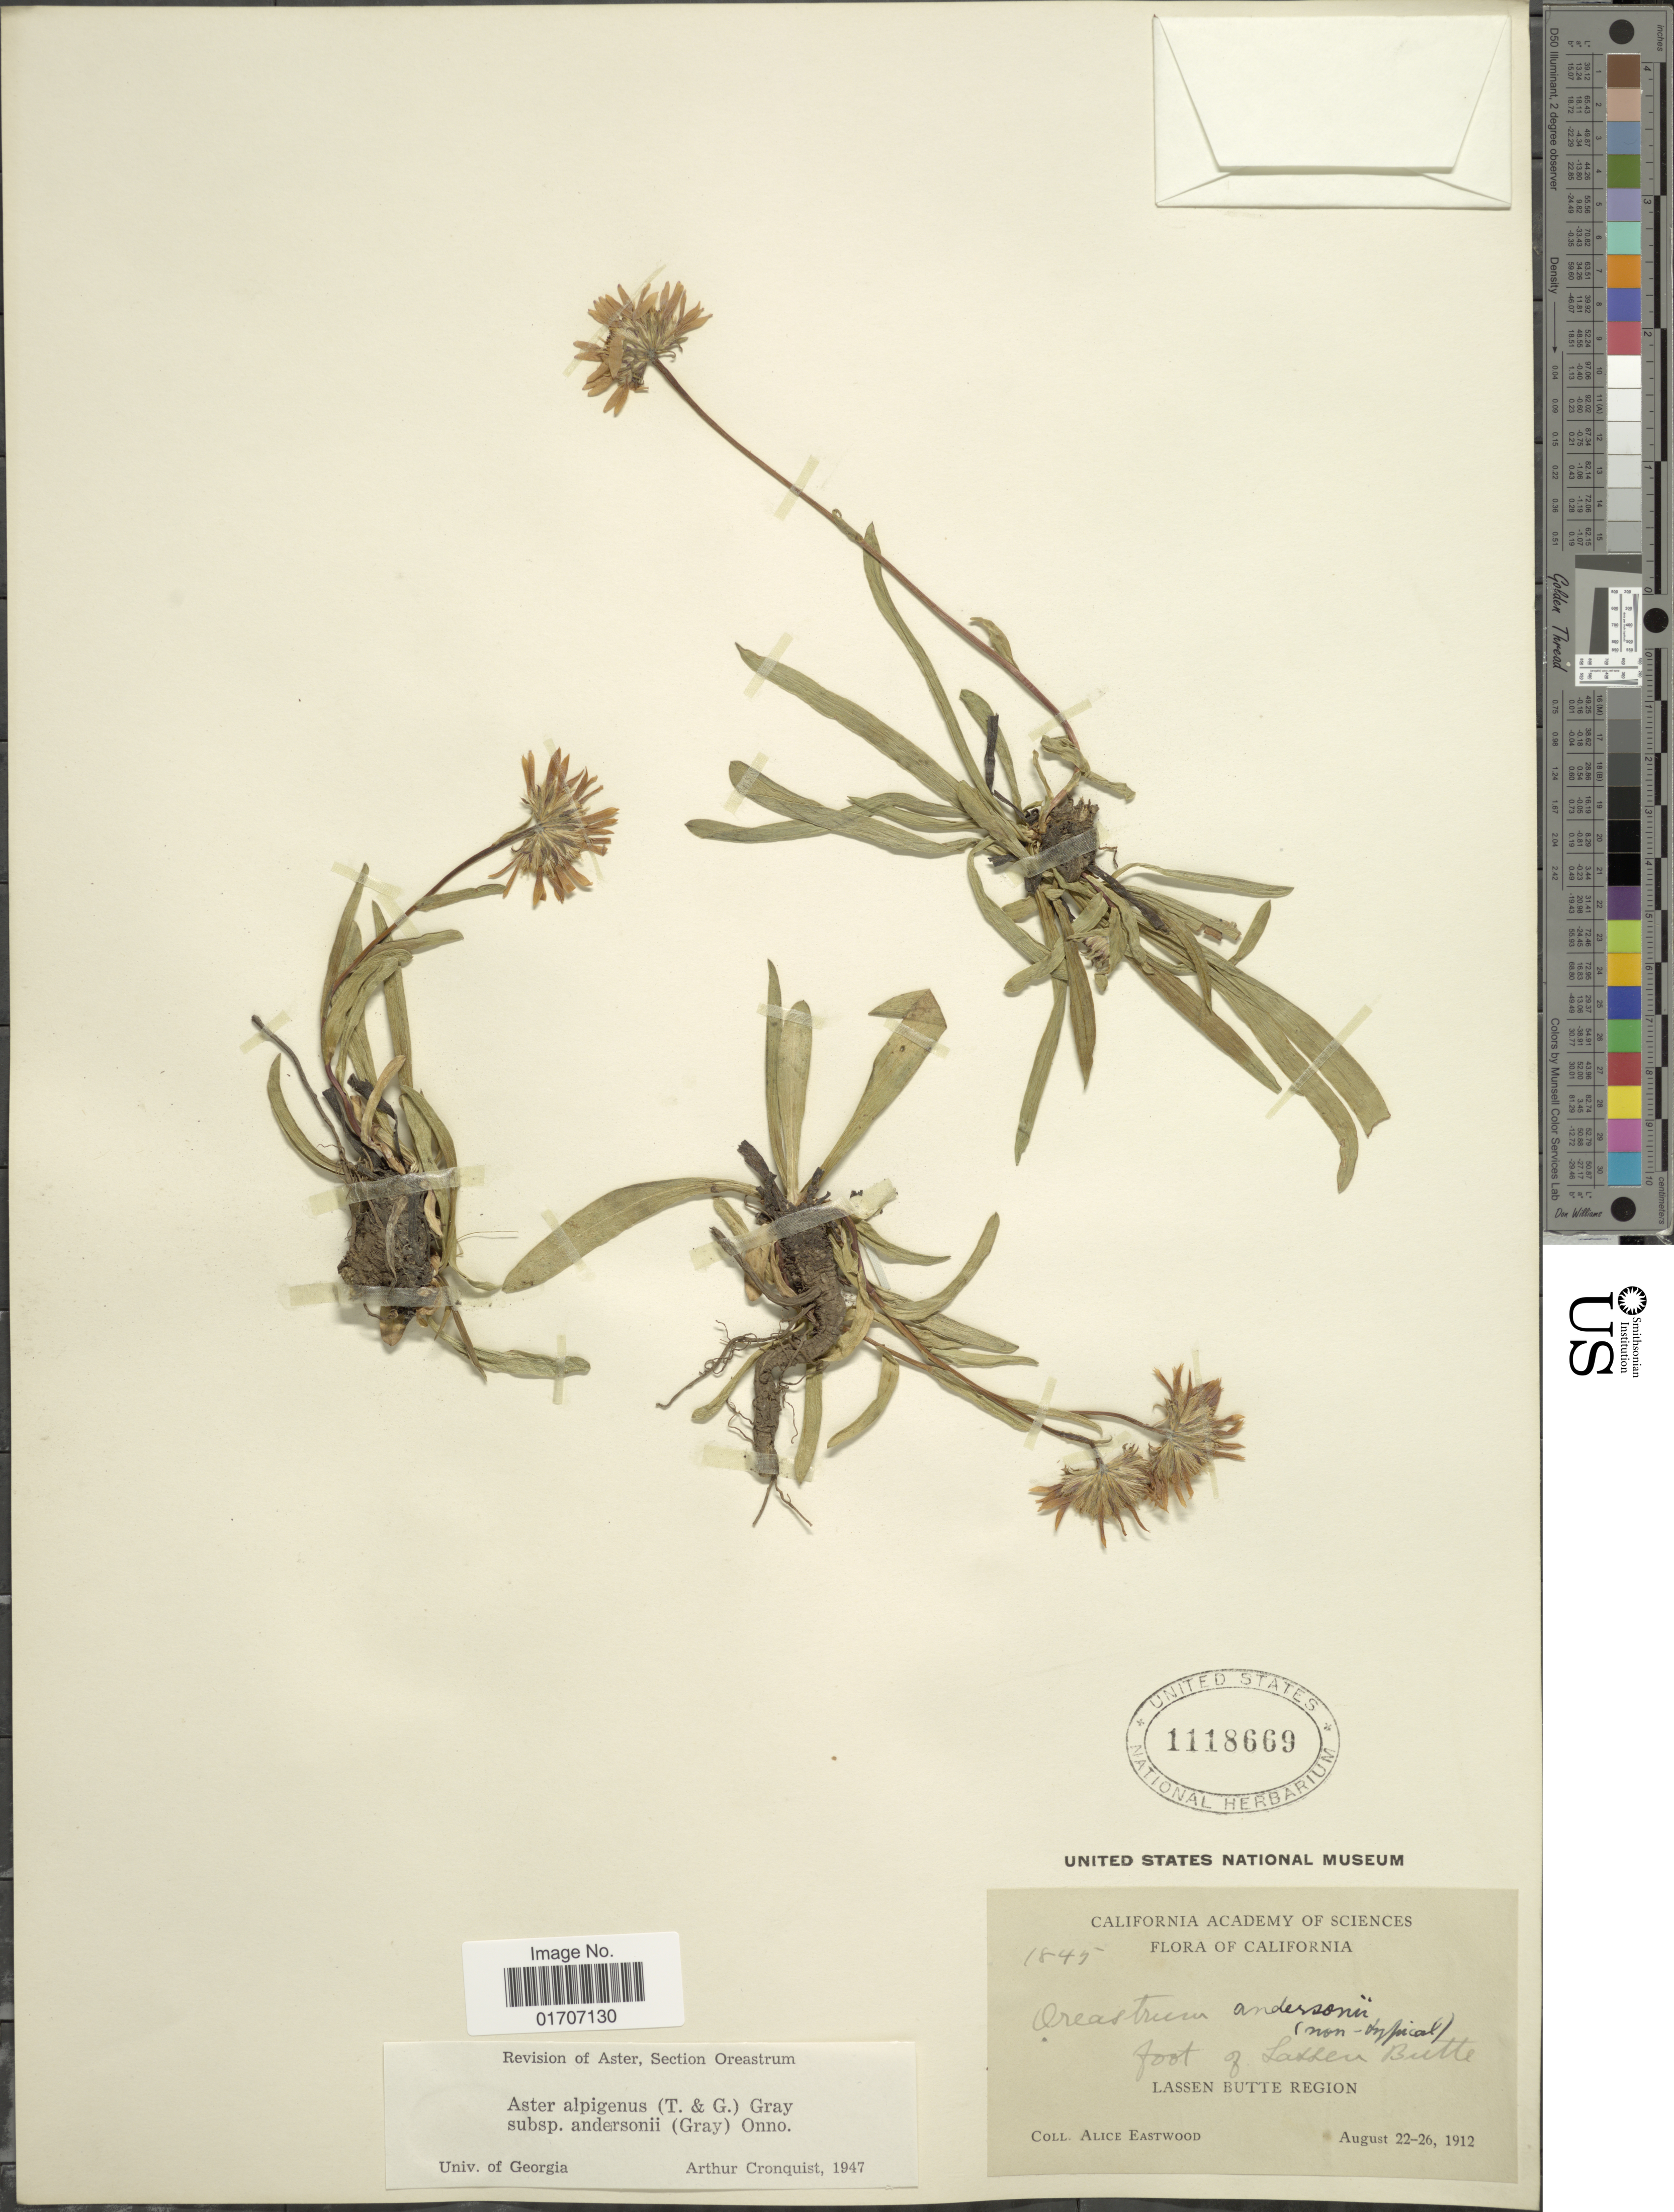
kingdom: Plantae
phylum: Tracheophyta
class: Magnoliopsida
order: Asterales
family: Asteraceae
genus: Oreostemma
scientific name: Oreostemma alpigenum var. andersonii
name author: (A. Gray) G.L. Nesom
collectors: A. Eastwood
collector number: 1845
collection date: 1912-08-22/1912-08-26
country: United States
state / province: California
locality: Foot of Lassen Butte. Lassen Butte Region.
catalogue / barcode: US 1118669